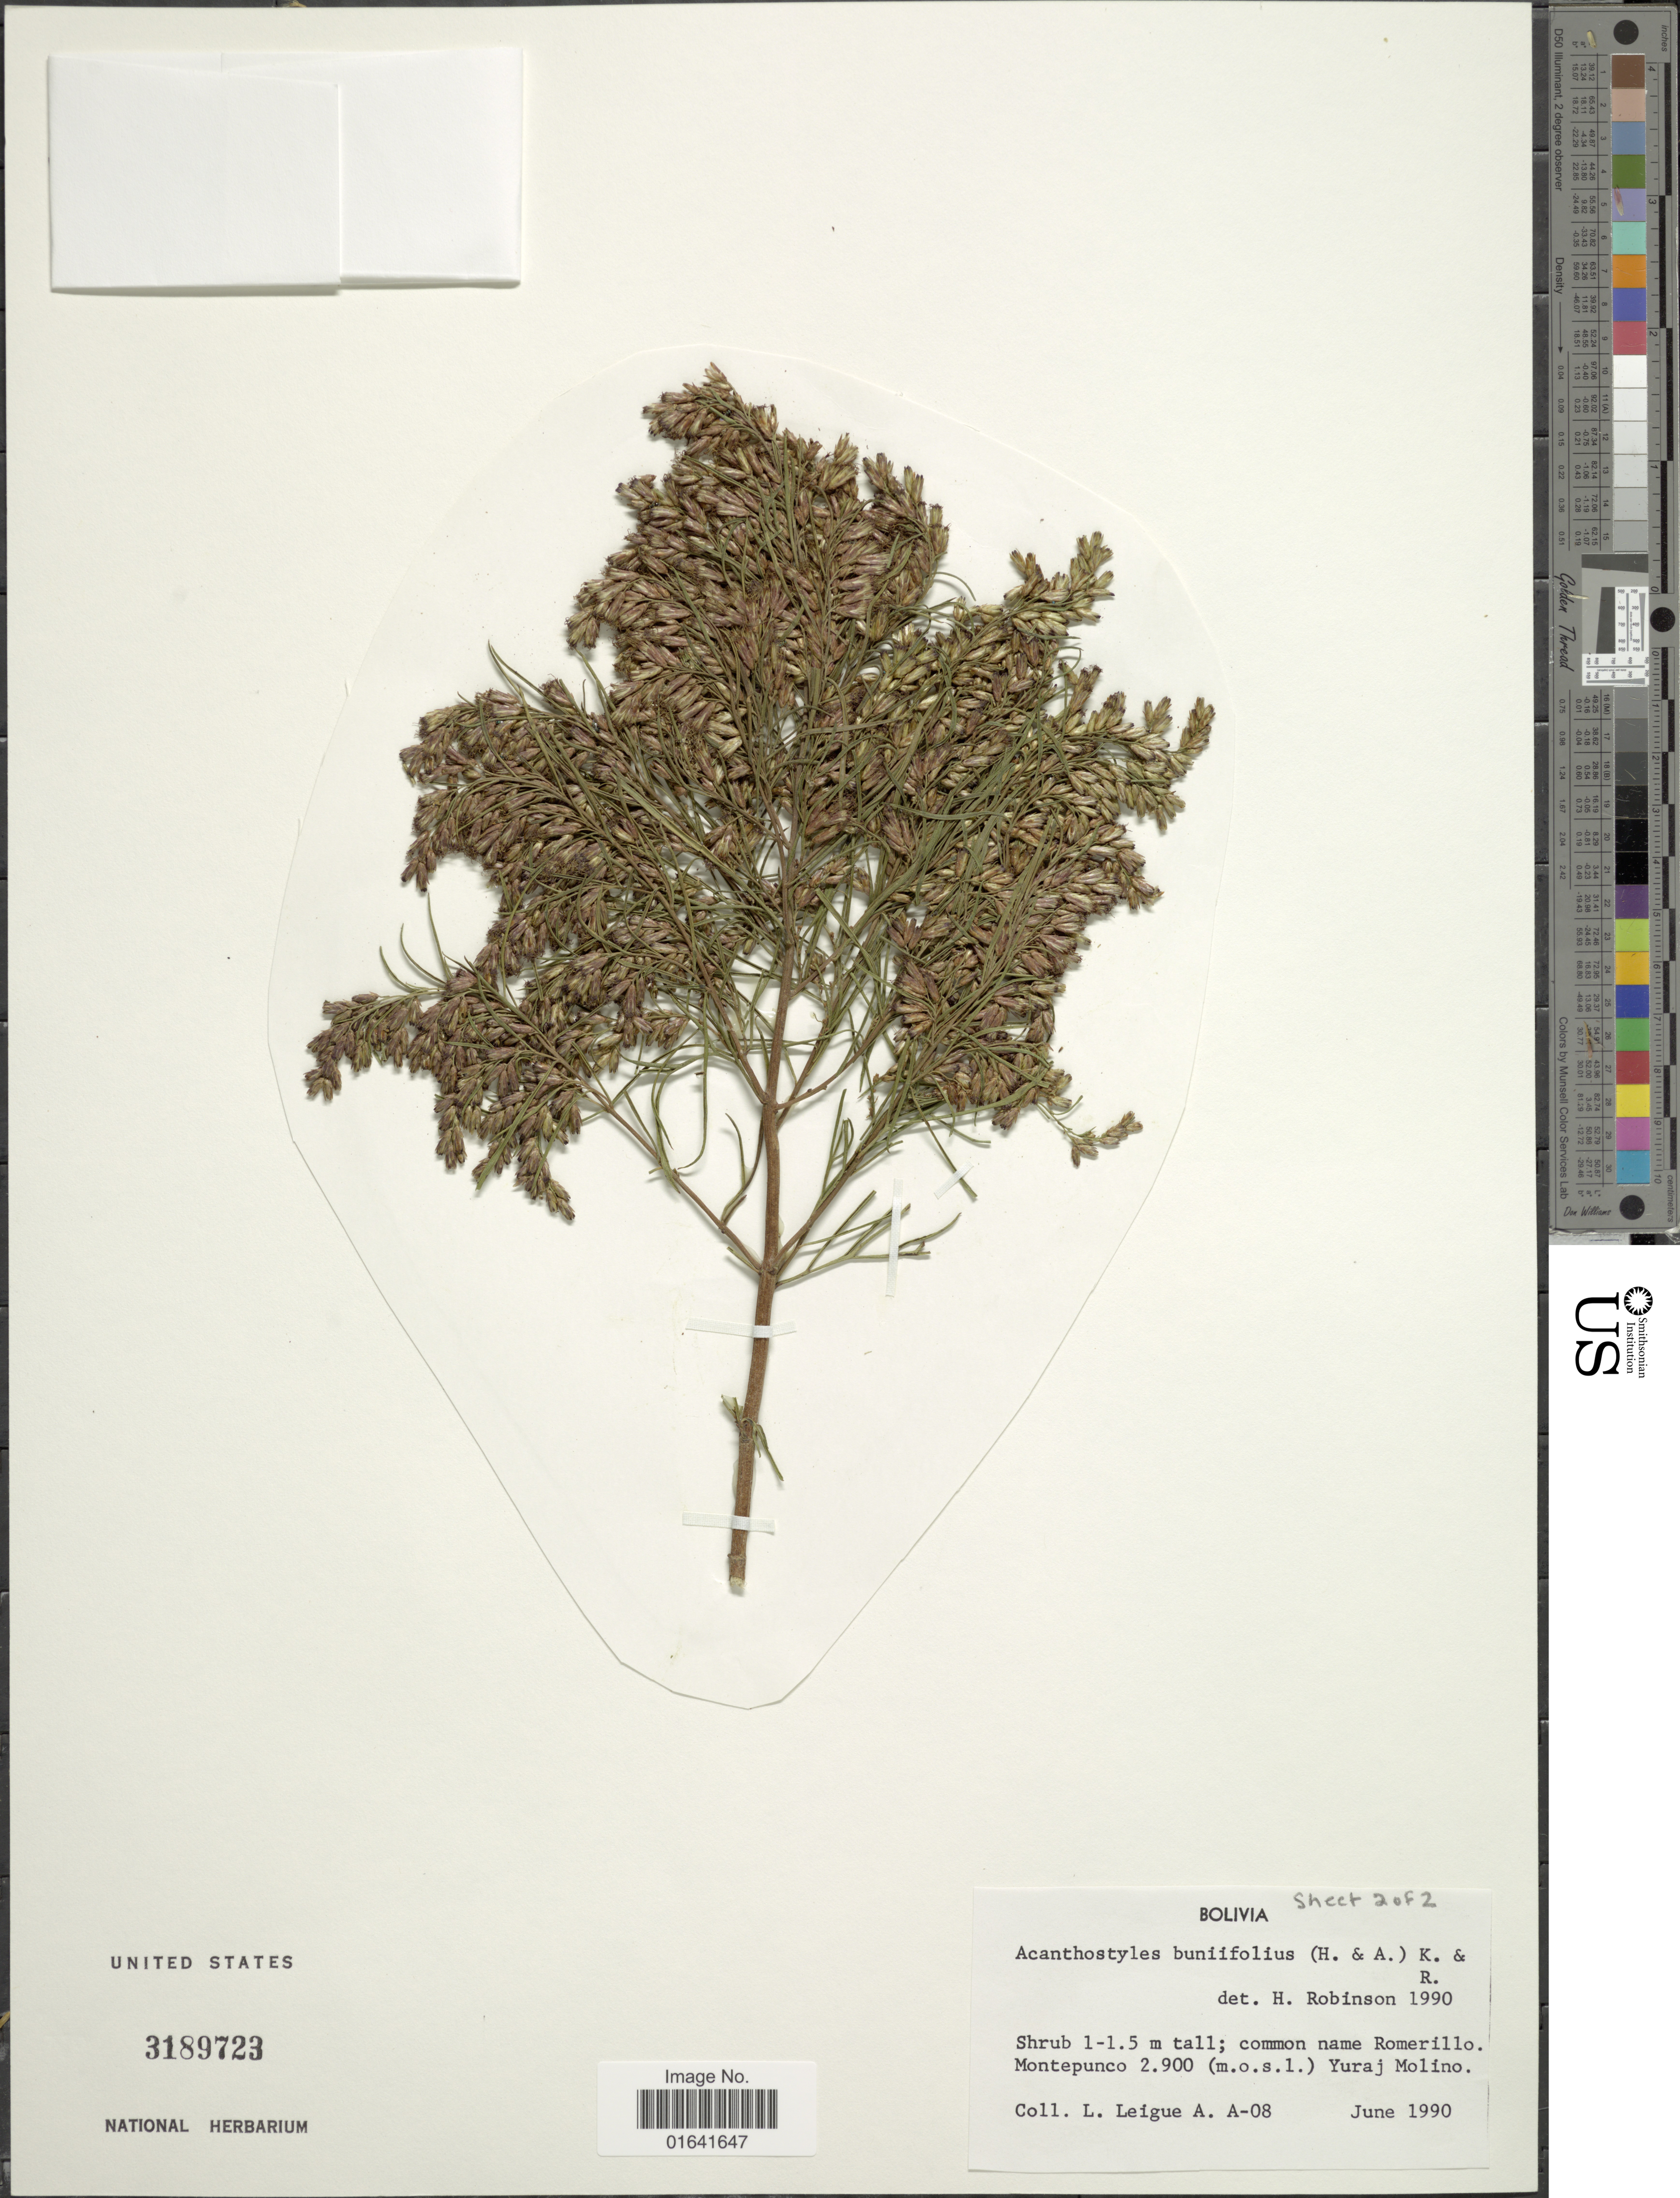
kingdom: Plantae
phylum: Tracheophyta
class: Magnoliopsida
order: Asterales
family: Asteraceae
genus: Acanthostyles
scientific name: Acanthostyles buniifolius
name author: (Hook. & Arn.) R.M. King & H. Rob.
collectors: L. Leigue A.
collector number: A-08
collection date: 1990-06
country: Bolivia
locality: Montepunco, 299 (m.o.s.l.) Yuraj Molino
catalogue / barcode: US 3189723